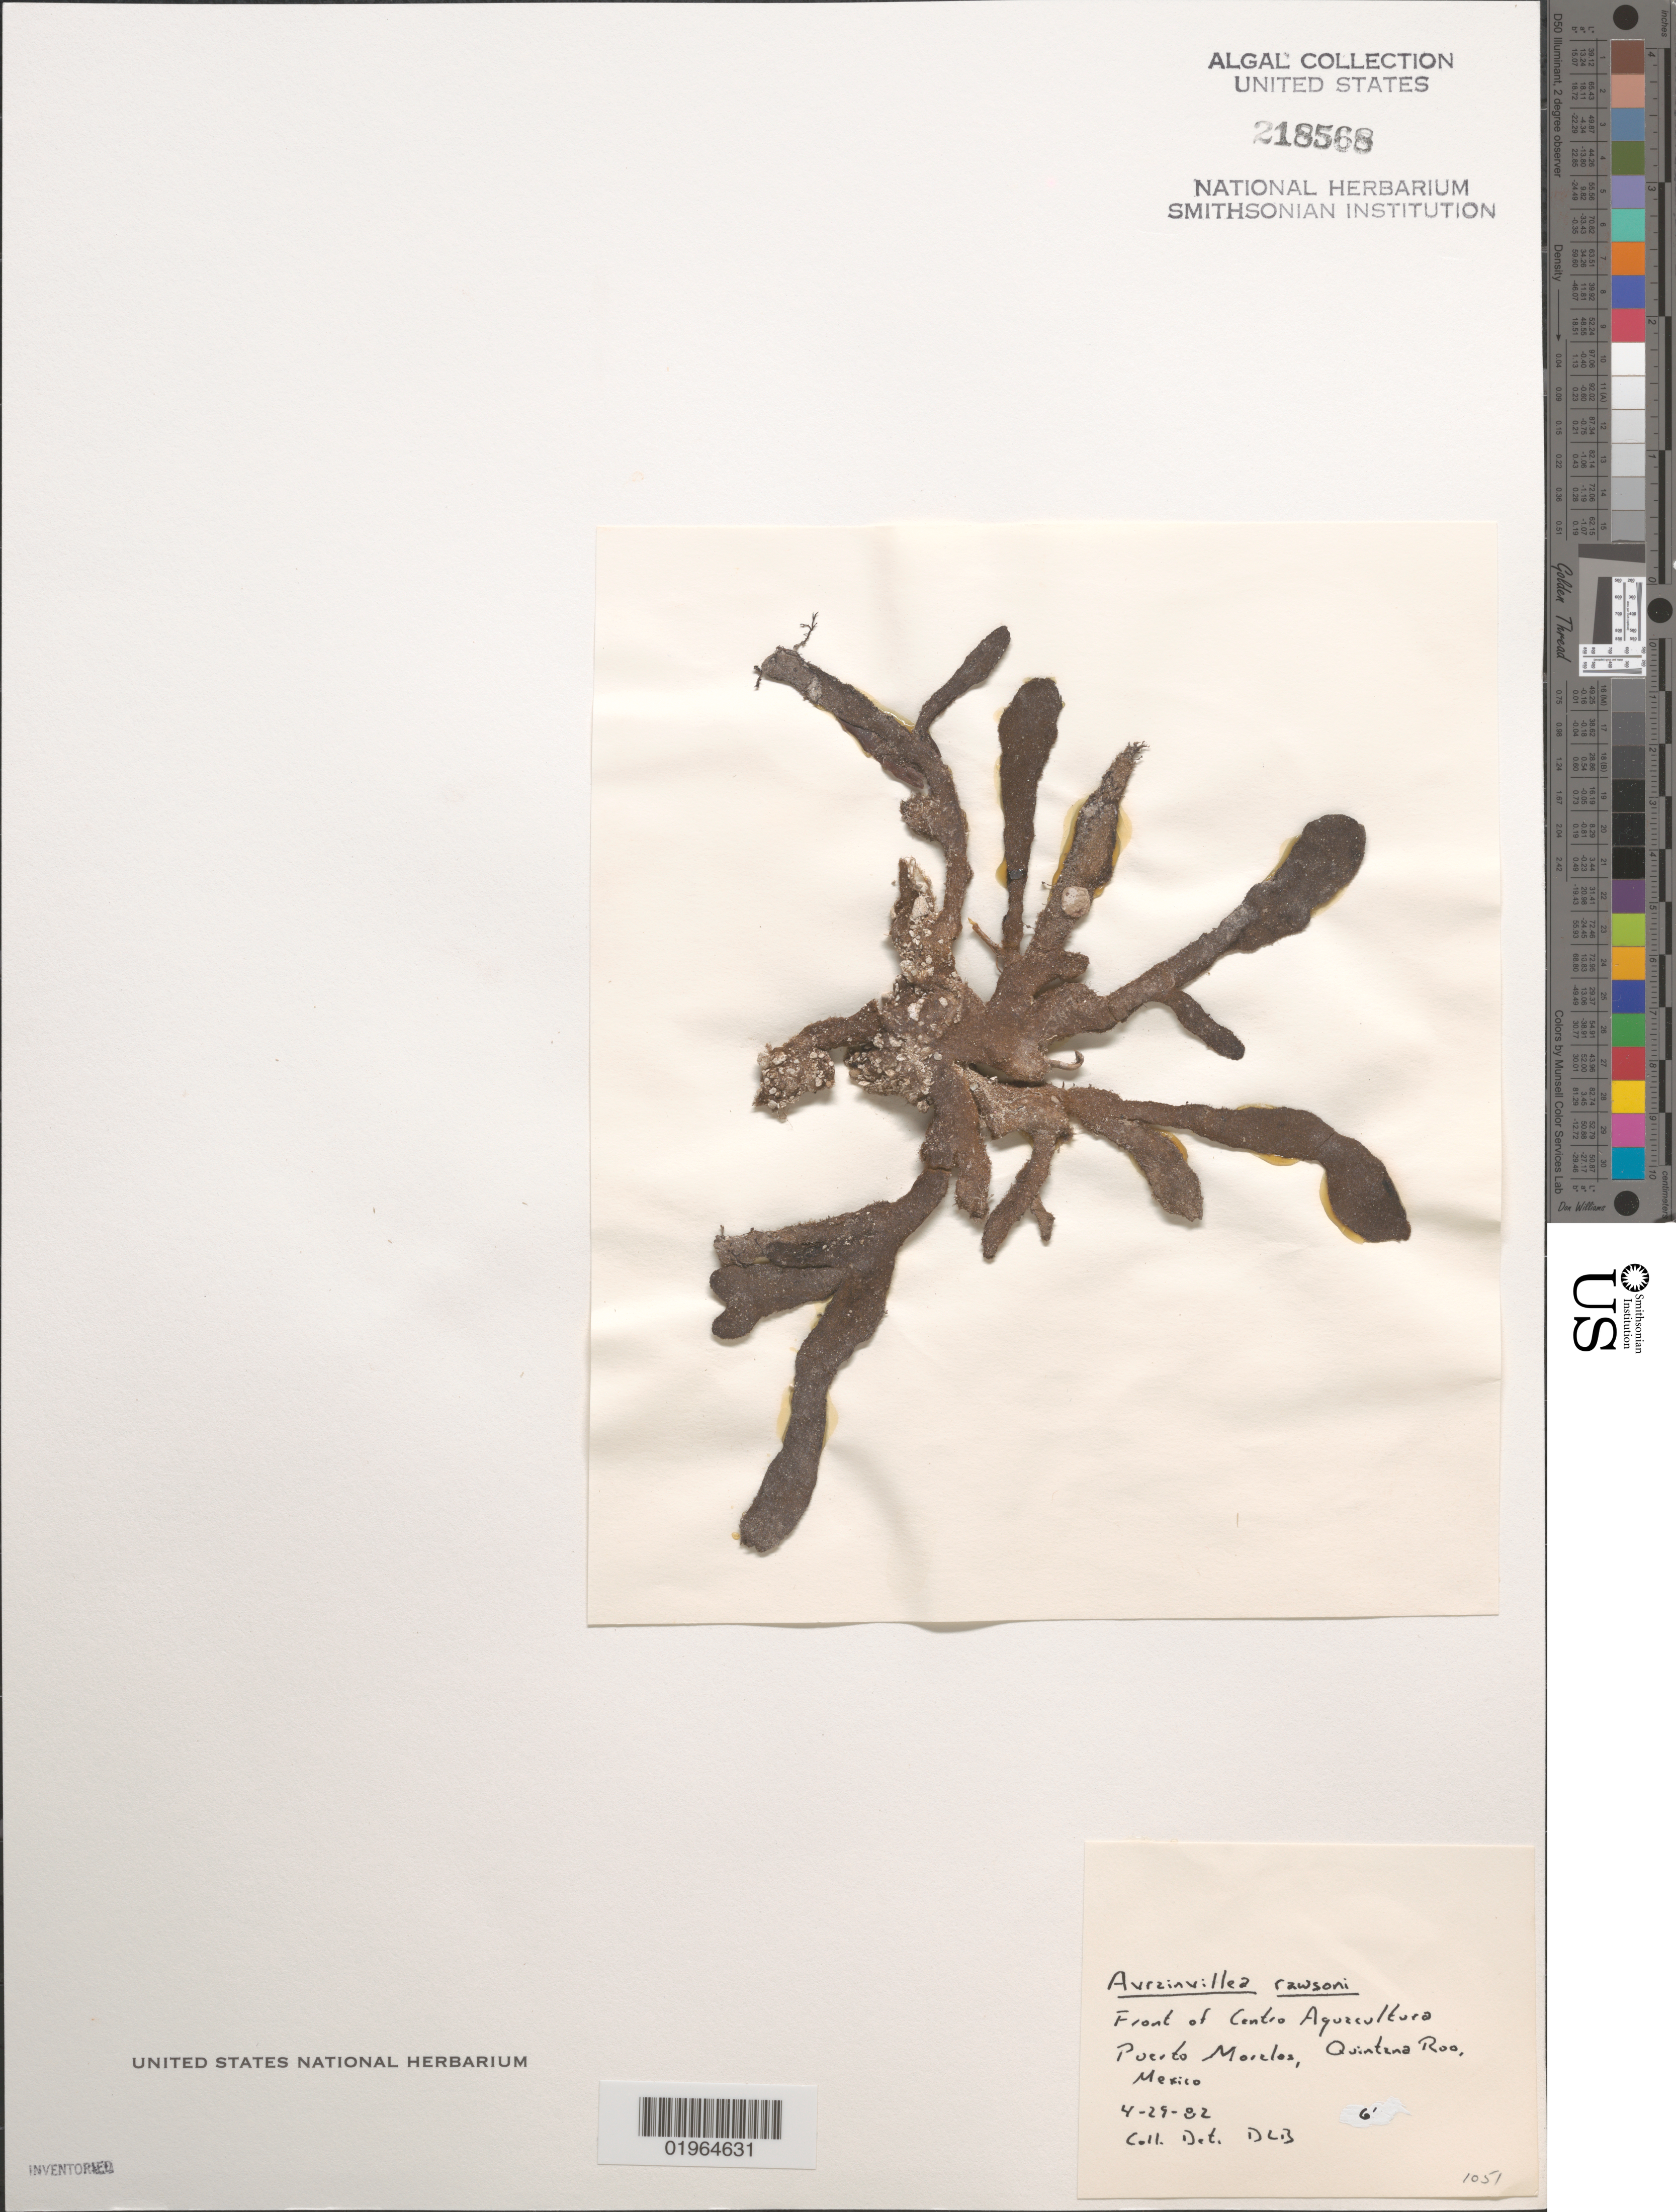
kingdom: Plantae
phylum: Chlorophyta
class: Ulvophyceae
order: Bryopsidales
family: Dichotomosiphonaceae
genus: Avrainvillea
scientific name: Avrainvillea rawsonii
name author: (Dickie) M. Howe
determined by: Ballantine, D. L.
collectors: D.L. Ballantine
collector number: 1051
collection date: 1982-04-29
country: Mexico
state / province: Quintana Roo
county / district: Puerto Morelos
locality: Front of Centro Aquacultura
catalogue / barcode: US 218568